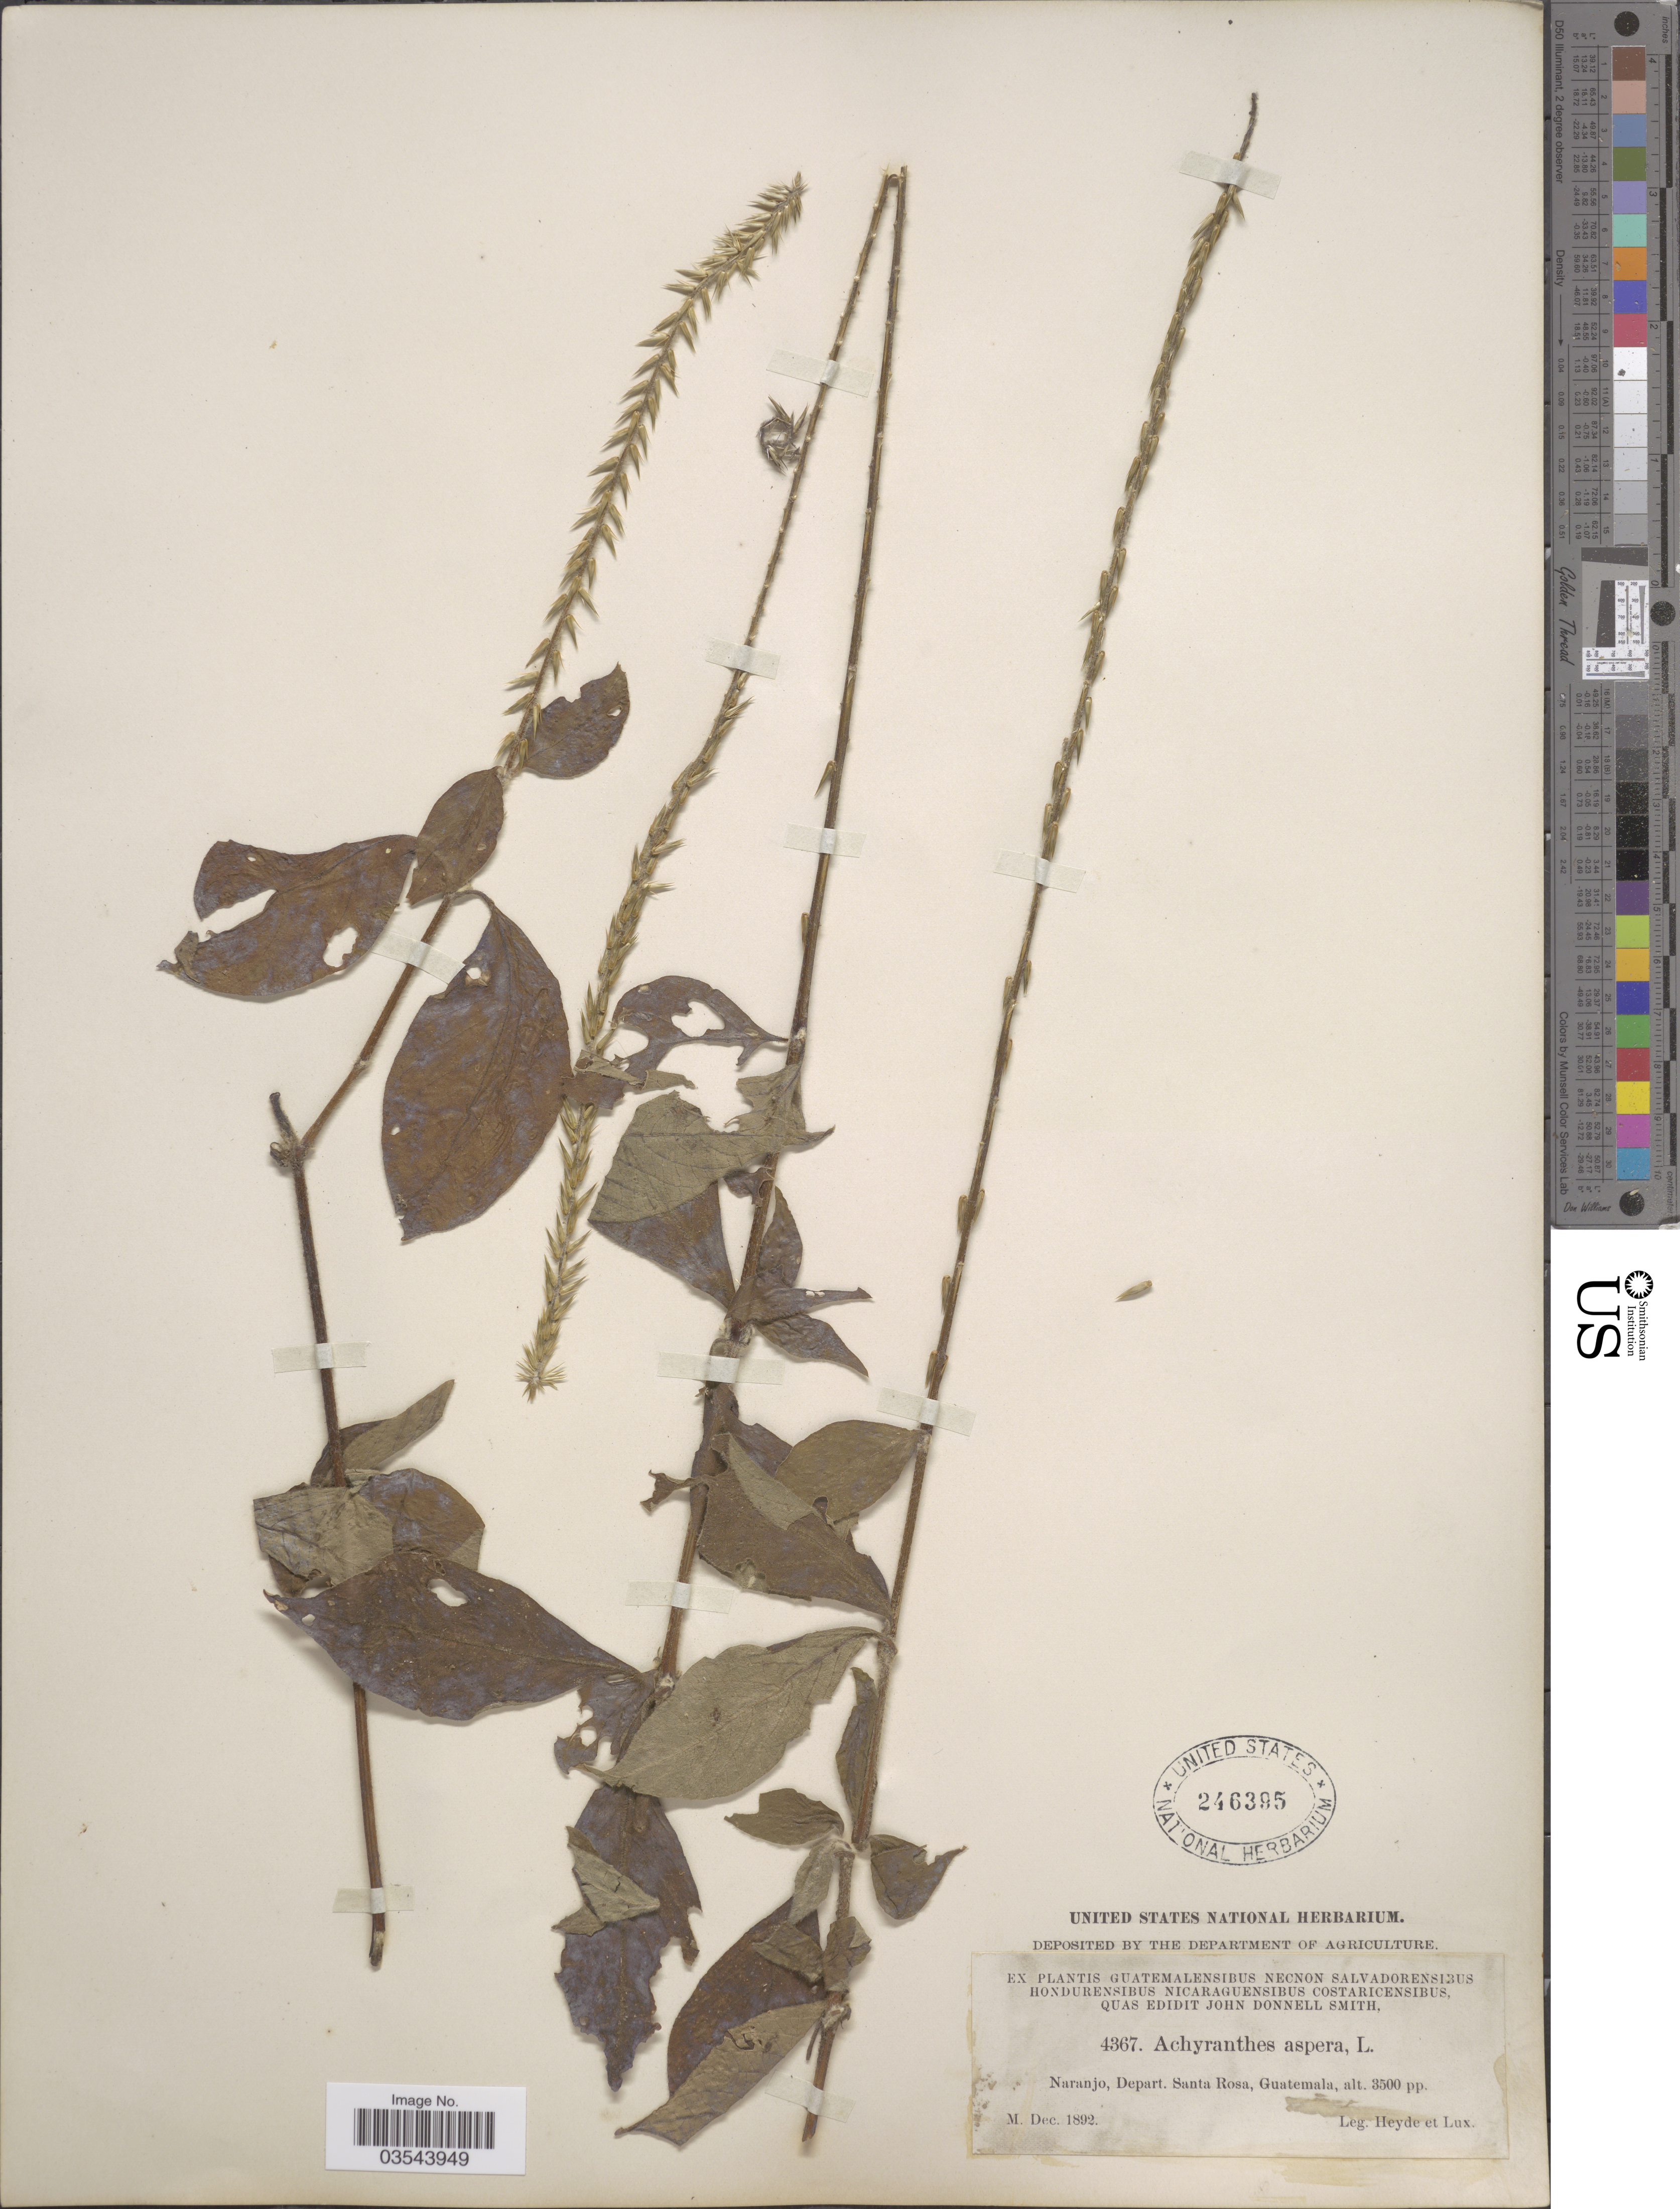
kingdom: Plantae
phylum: Tracheophyta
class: Magnoliopsida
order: Caryophyllales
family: Amaranthaceae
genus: Achyranthes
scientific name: Achyranthes aspera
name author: L.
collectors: Heyde & Lux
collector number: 4367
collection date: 1892-12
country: Guatemala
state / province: Santa Rosa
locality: Naranjo, Depart. Santa Rosa.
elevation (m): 1067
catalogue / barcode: US 246395